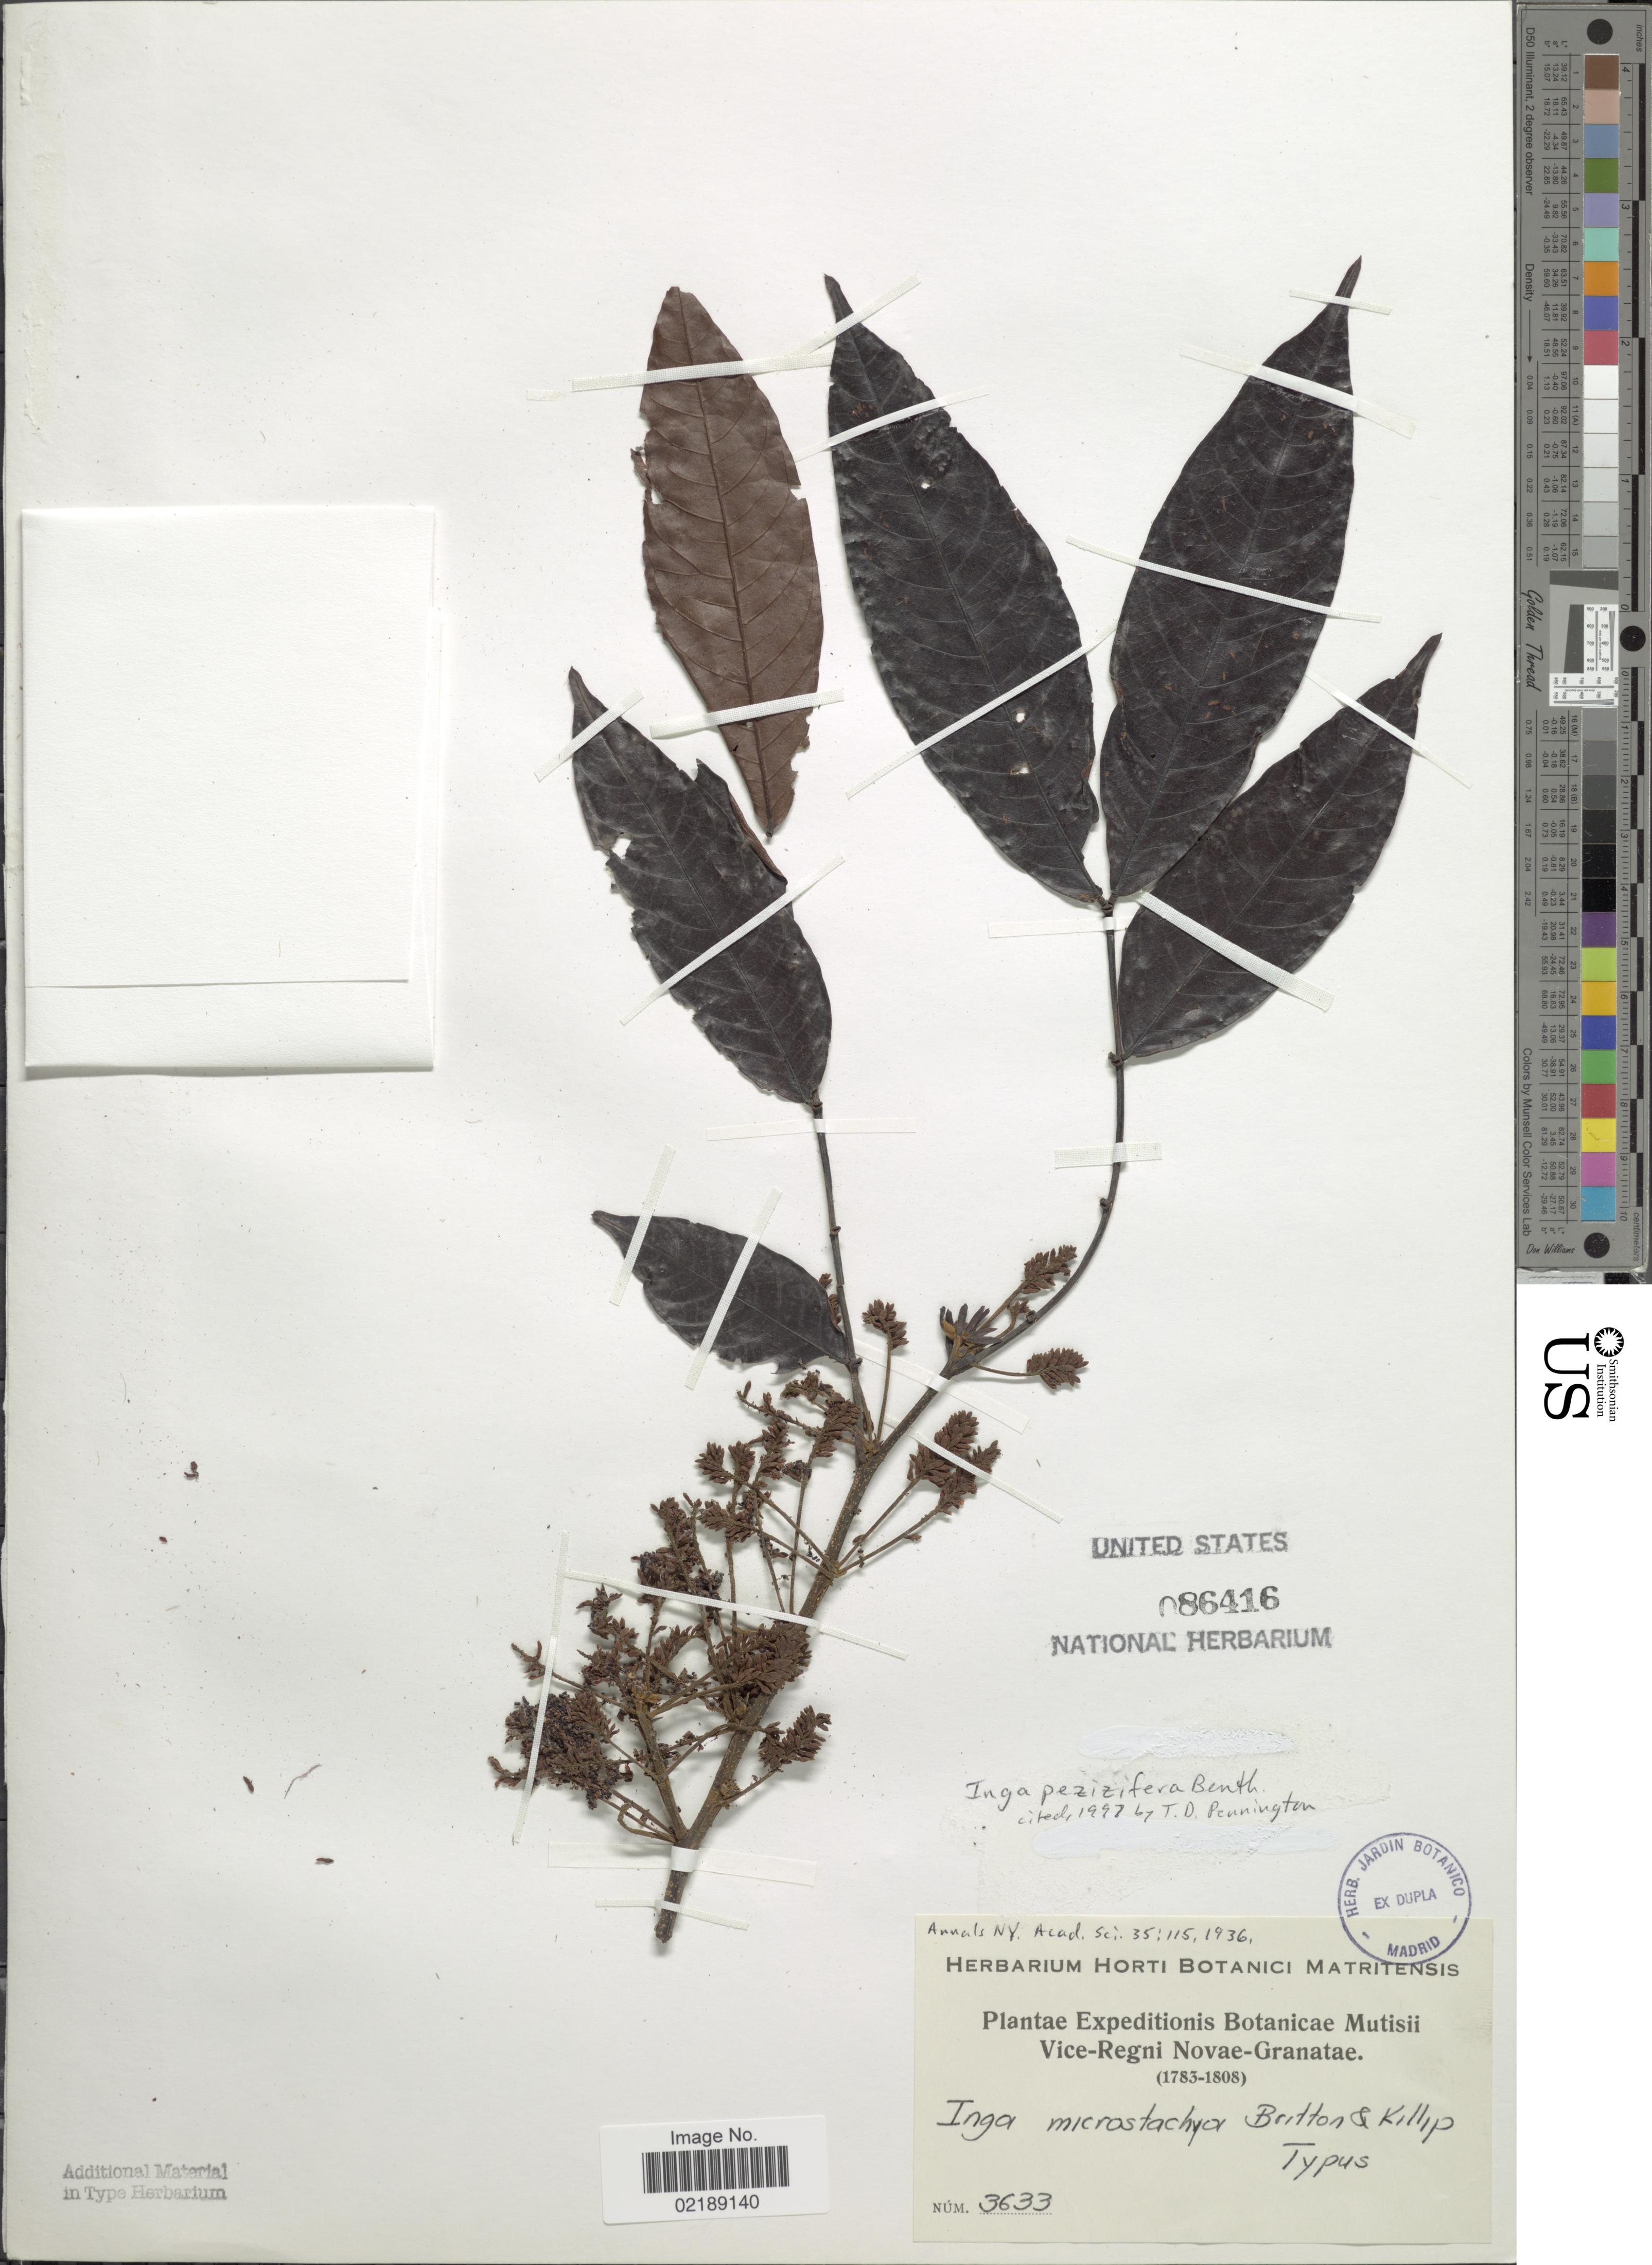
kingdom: Plantae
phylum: Tracheophyta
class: Magnoliopsida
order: Fabales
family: Fabaceae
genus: Inga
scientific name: Inga pezizifera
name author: Benth.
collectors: J. C. B. Mutis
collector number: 3633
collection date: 1783/1808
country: Colombia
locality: Vice-Regni Novae-Granatae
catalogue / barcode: US 86416